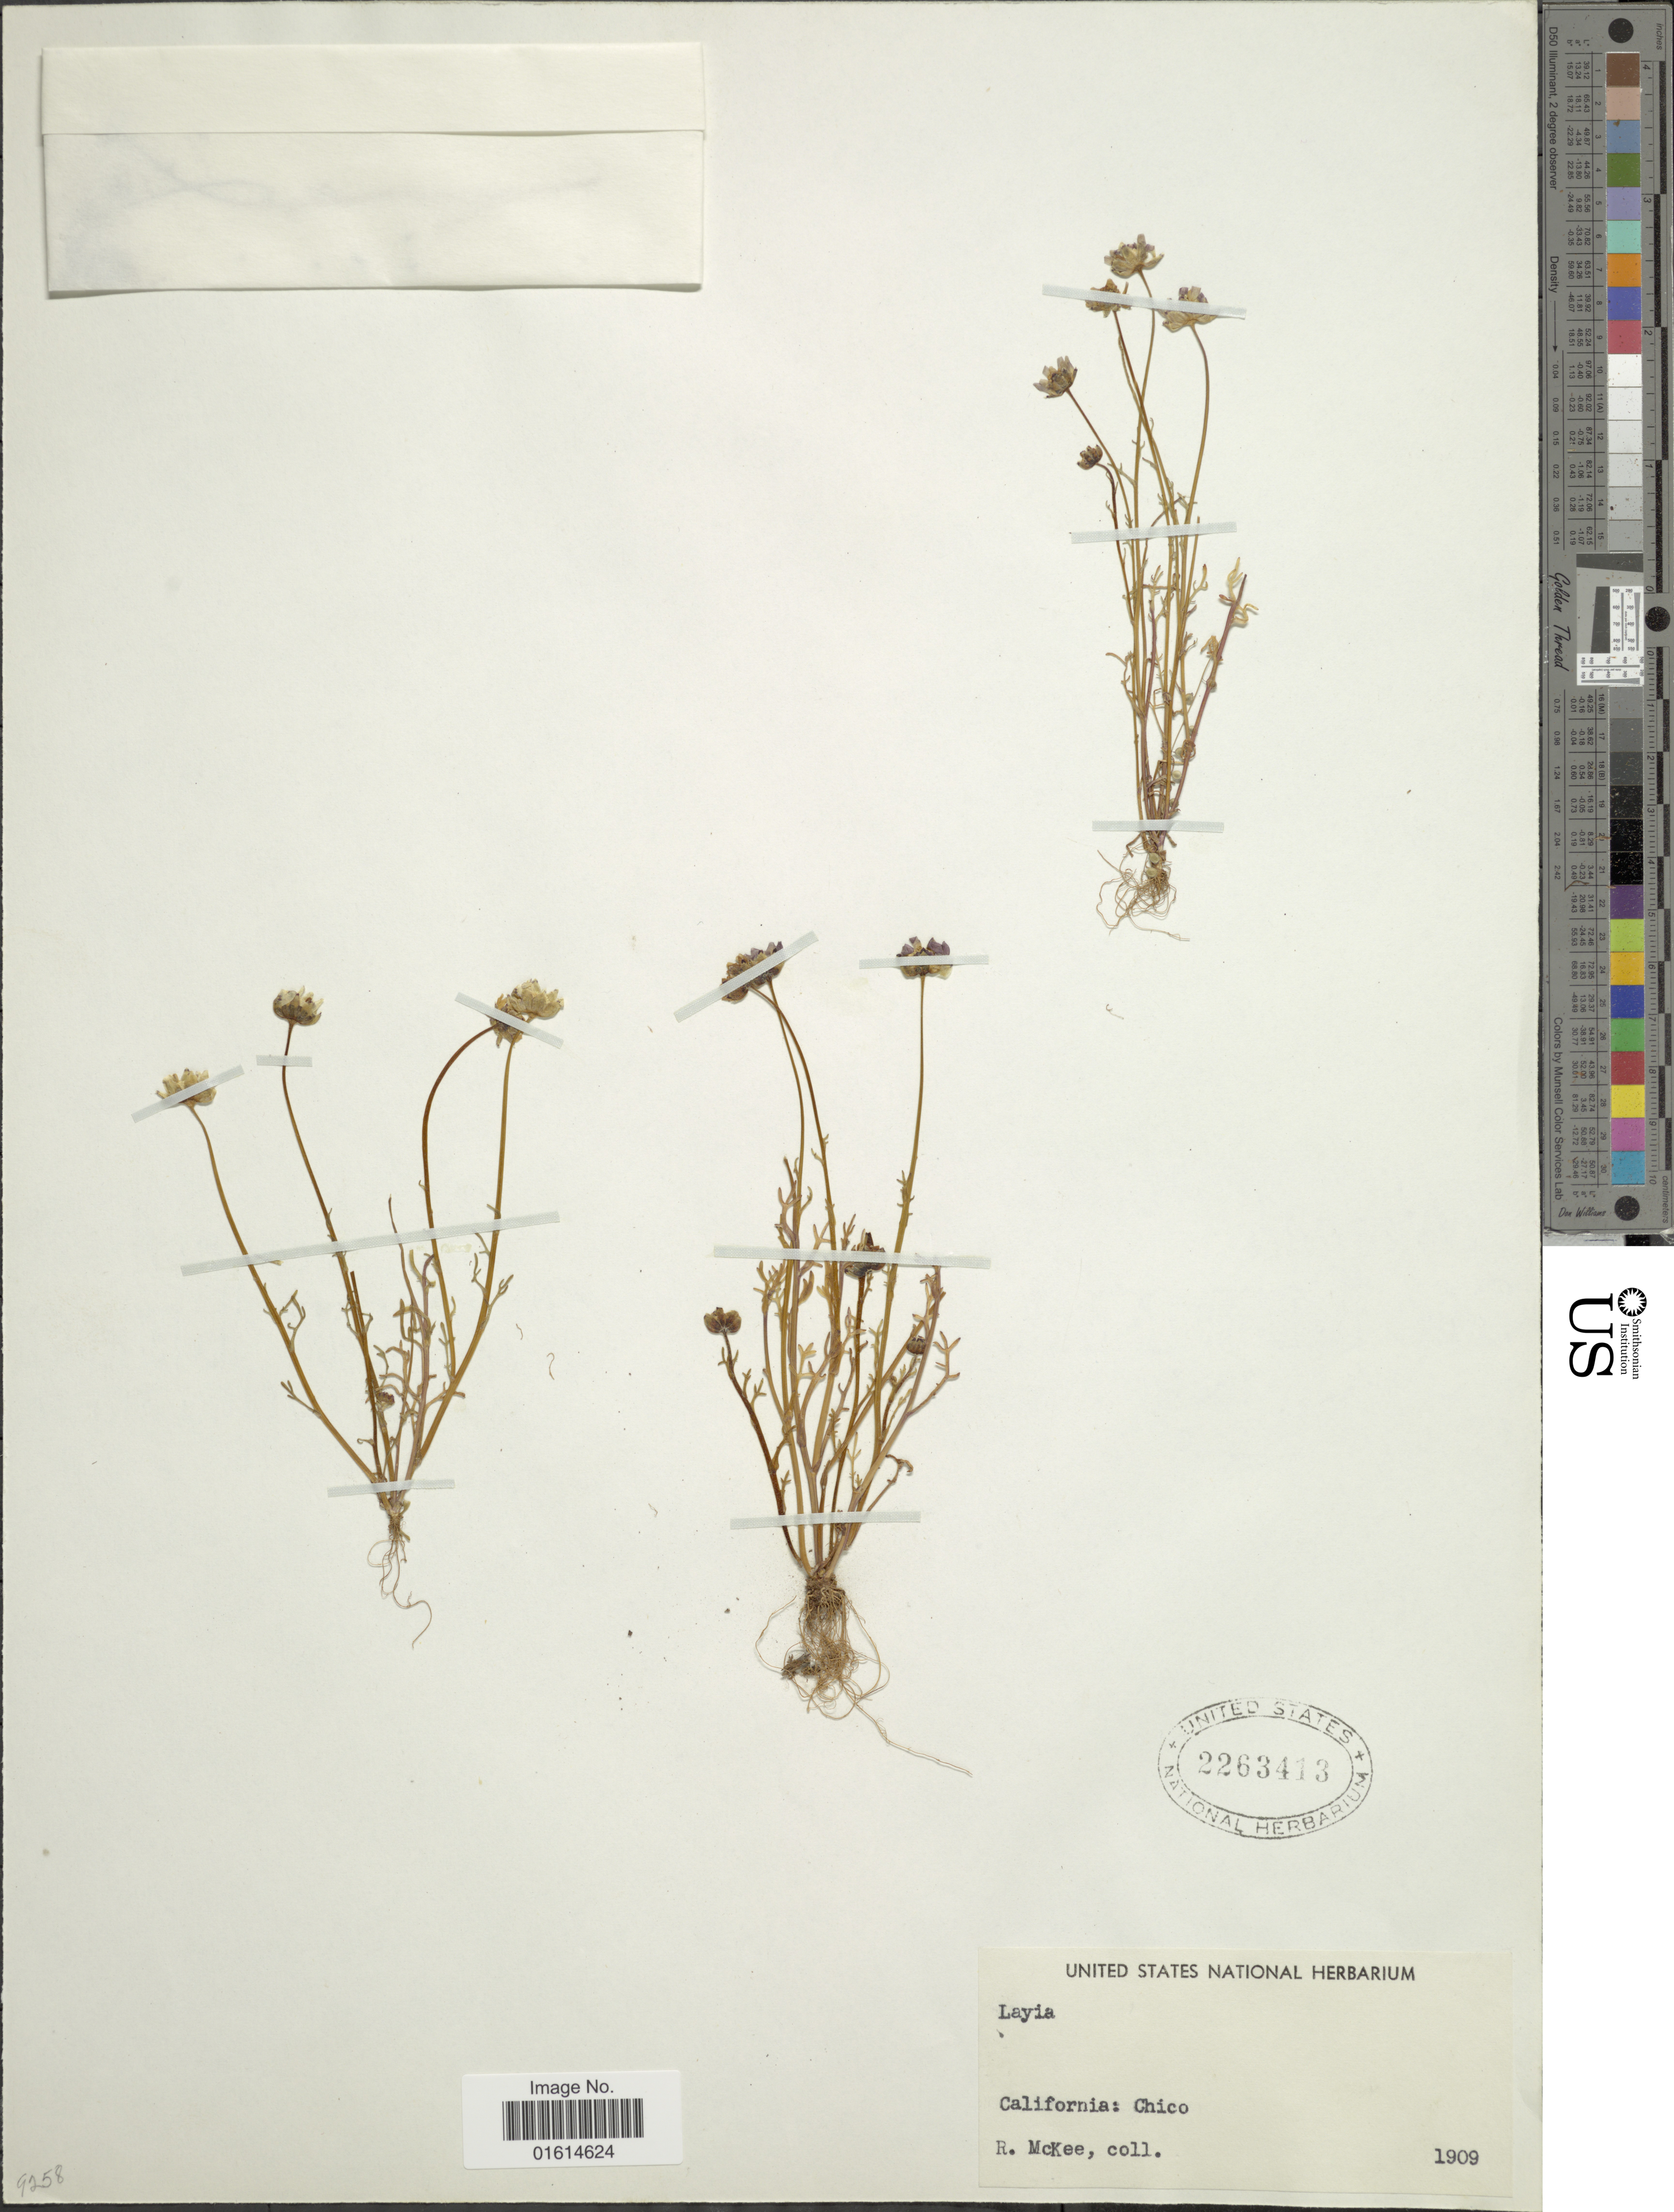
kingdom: Plantae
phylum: Tracheophyta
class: Magnoliopsida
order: Asterales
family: Asteraceae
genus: Layia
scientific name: Layia sp.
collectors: R. Mckee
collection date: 1909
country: United States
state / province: California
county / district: Butte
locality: Chico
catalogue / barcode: US 2263413